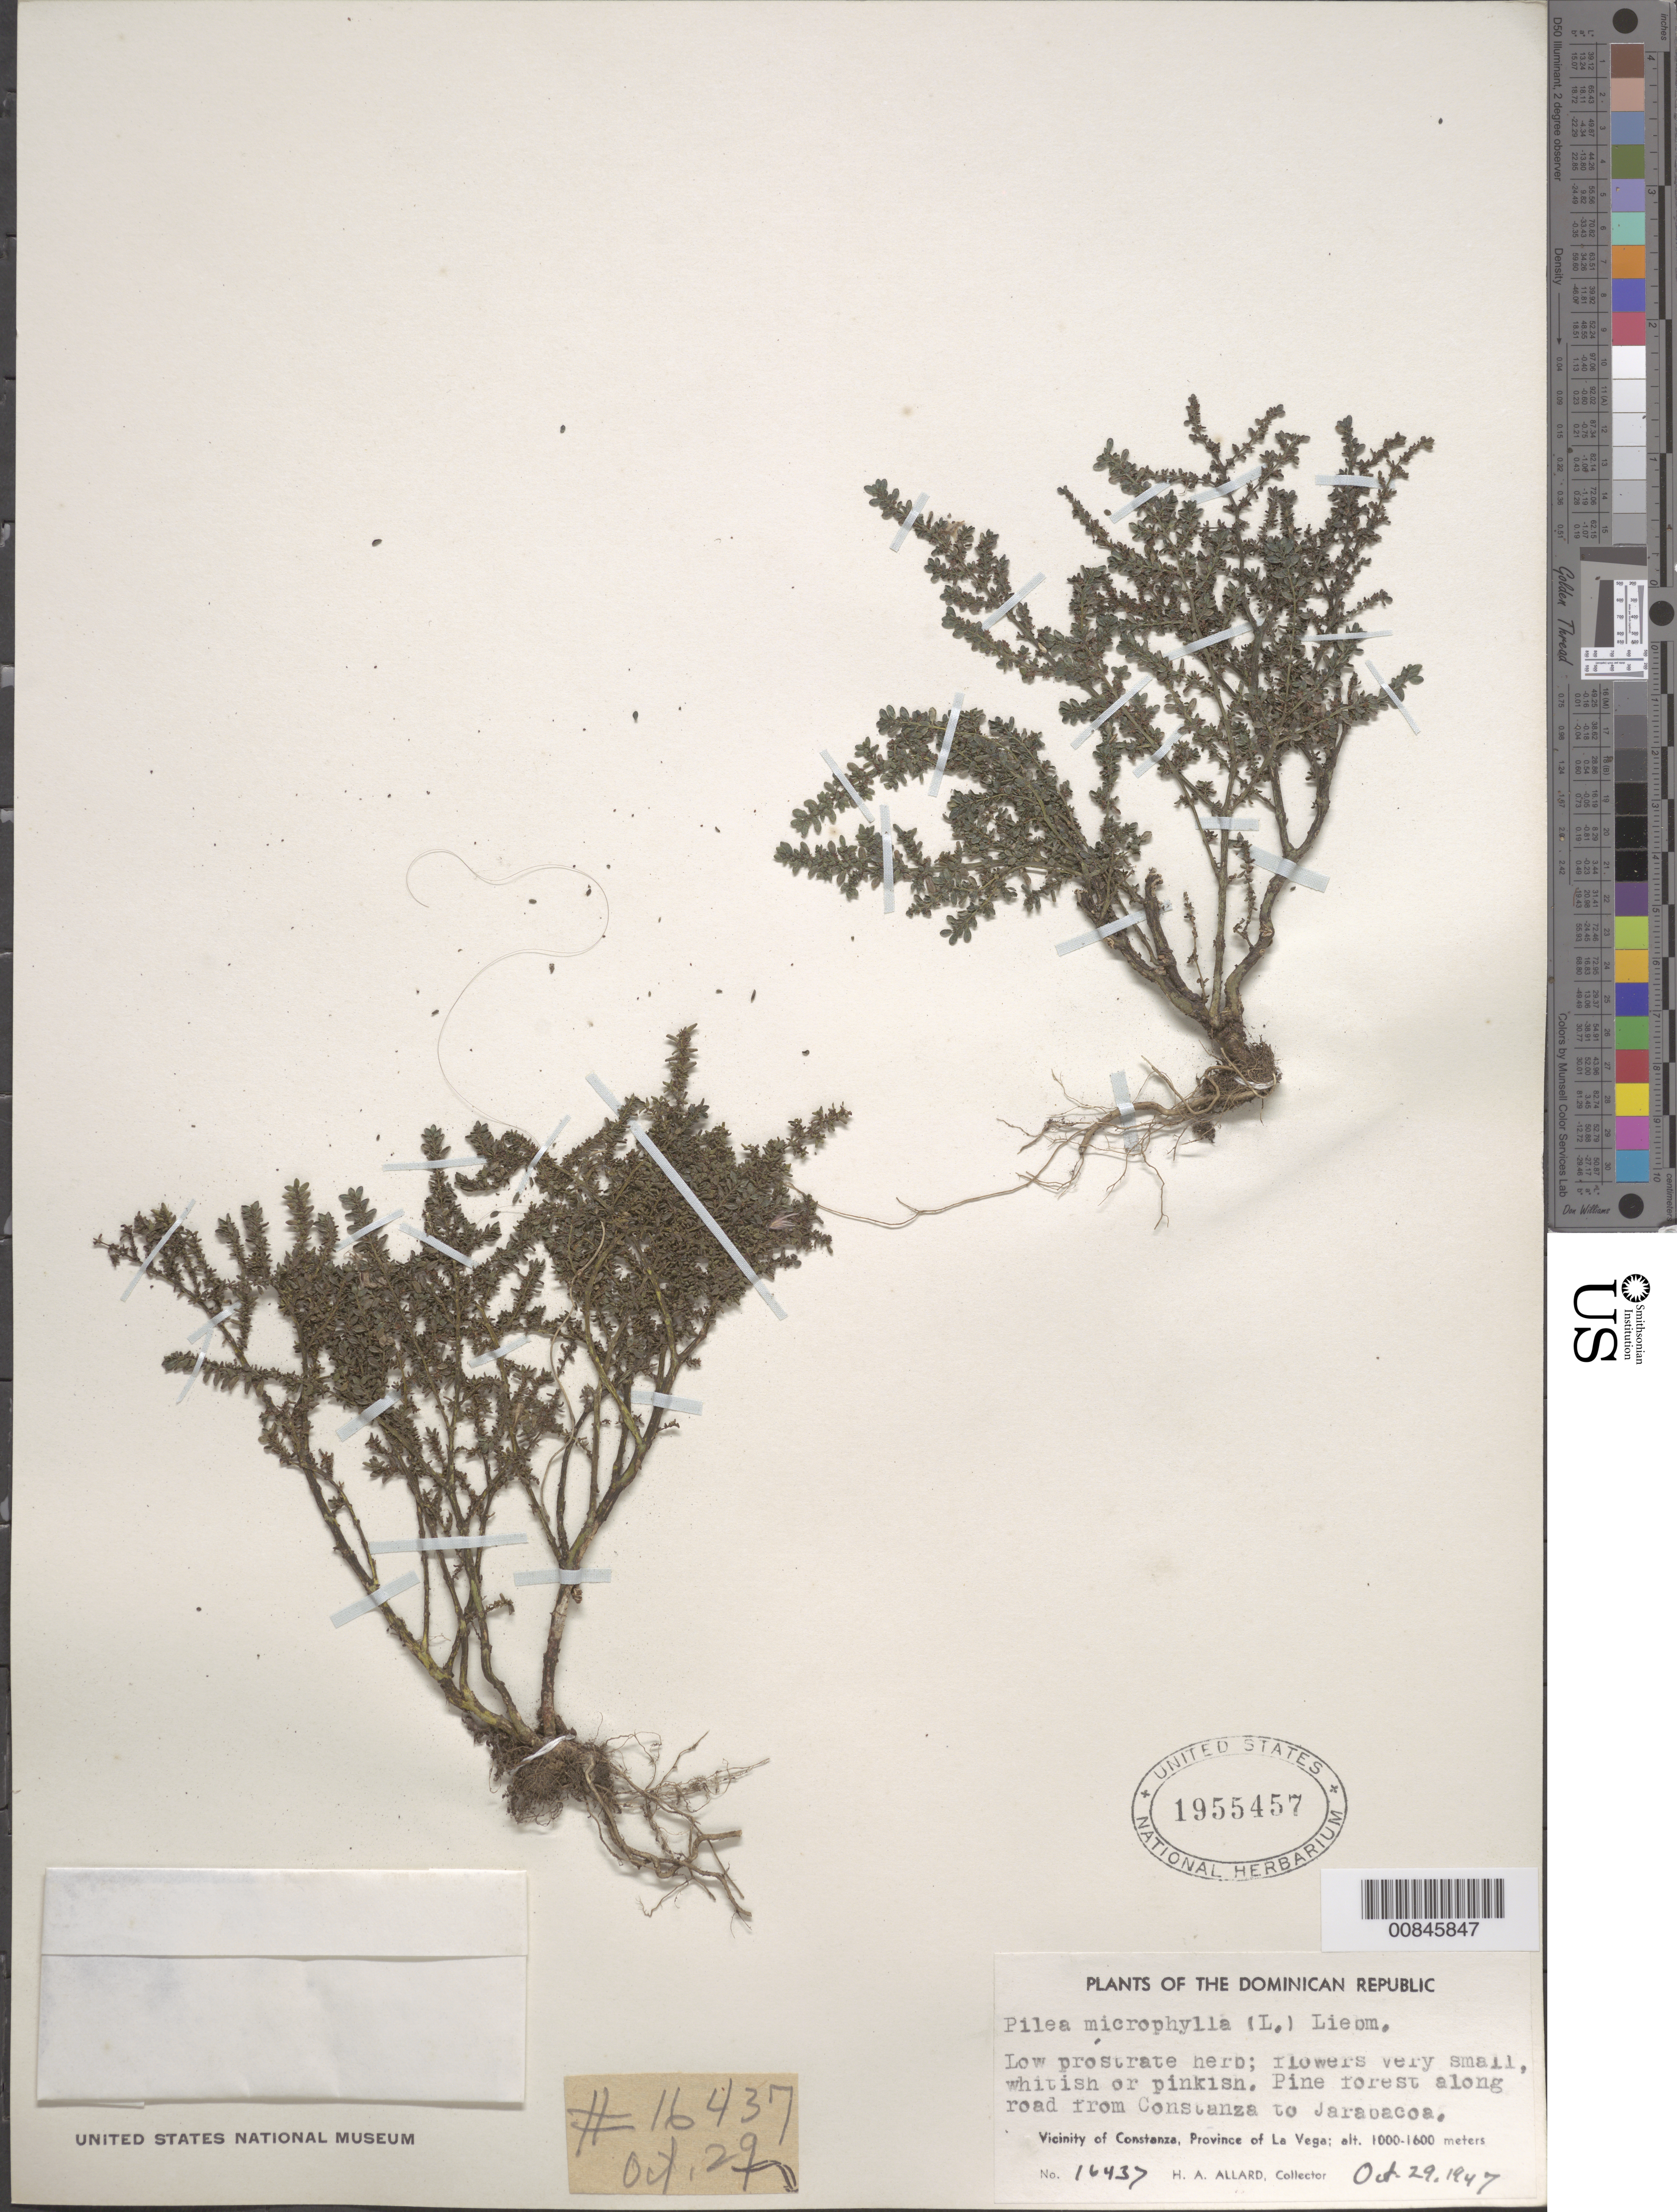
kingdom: Plantae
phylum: Tracheophyta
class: Magnoliopsida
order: Rosales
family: Urticaceae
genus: Pilea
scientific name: Pilea microphylla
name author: (L.) Liebm.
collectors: H. A. Allard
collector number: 16437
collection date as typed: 29 Oct 1947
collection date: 1947-10-29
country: Dominican Republic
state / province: La Vega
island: Hispaniola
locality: Along road from Constanza to Jarabacoa. Vicinity of Constanza.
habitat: Pine forest.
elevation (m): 1000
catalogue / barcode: US 1955457